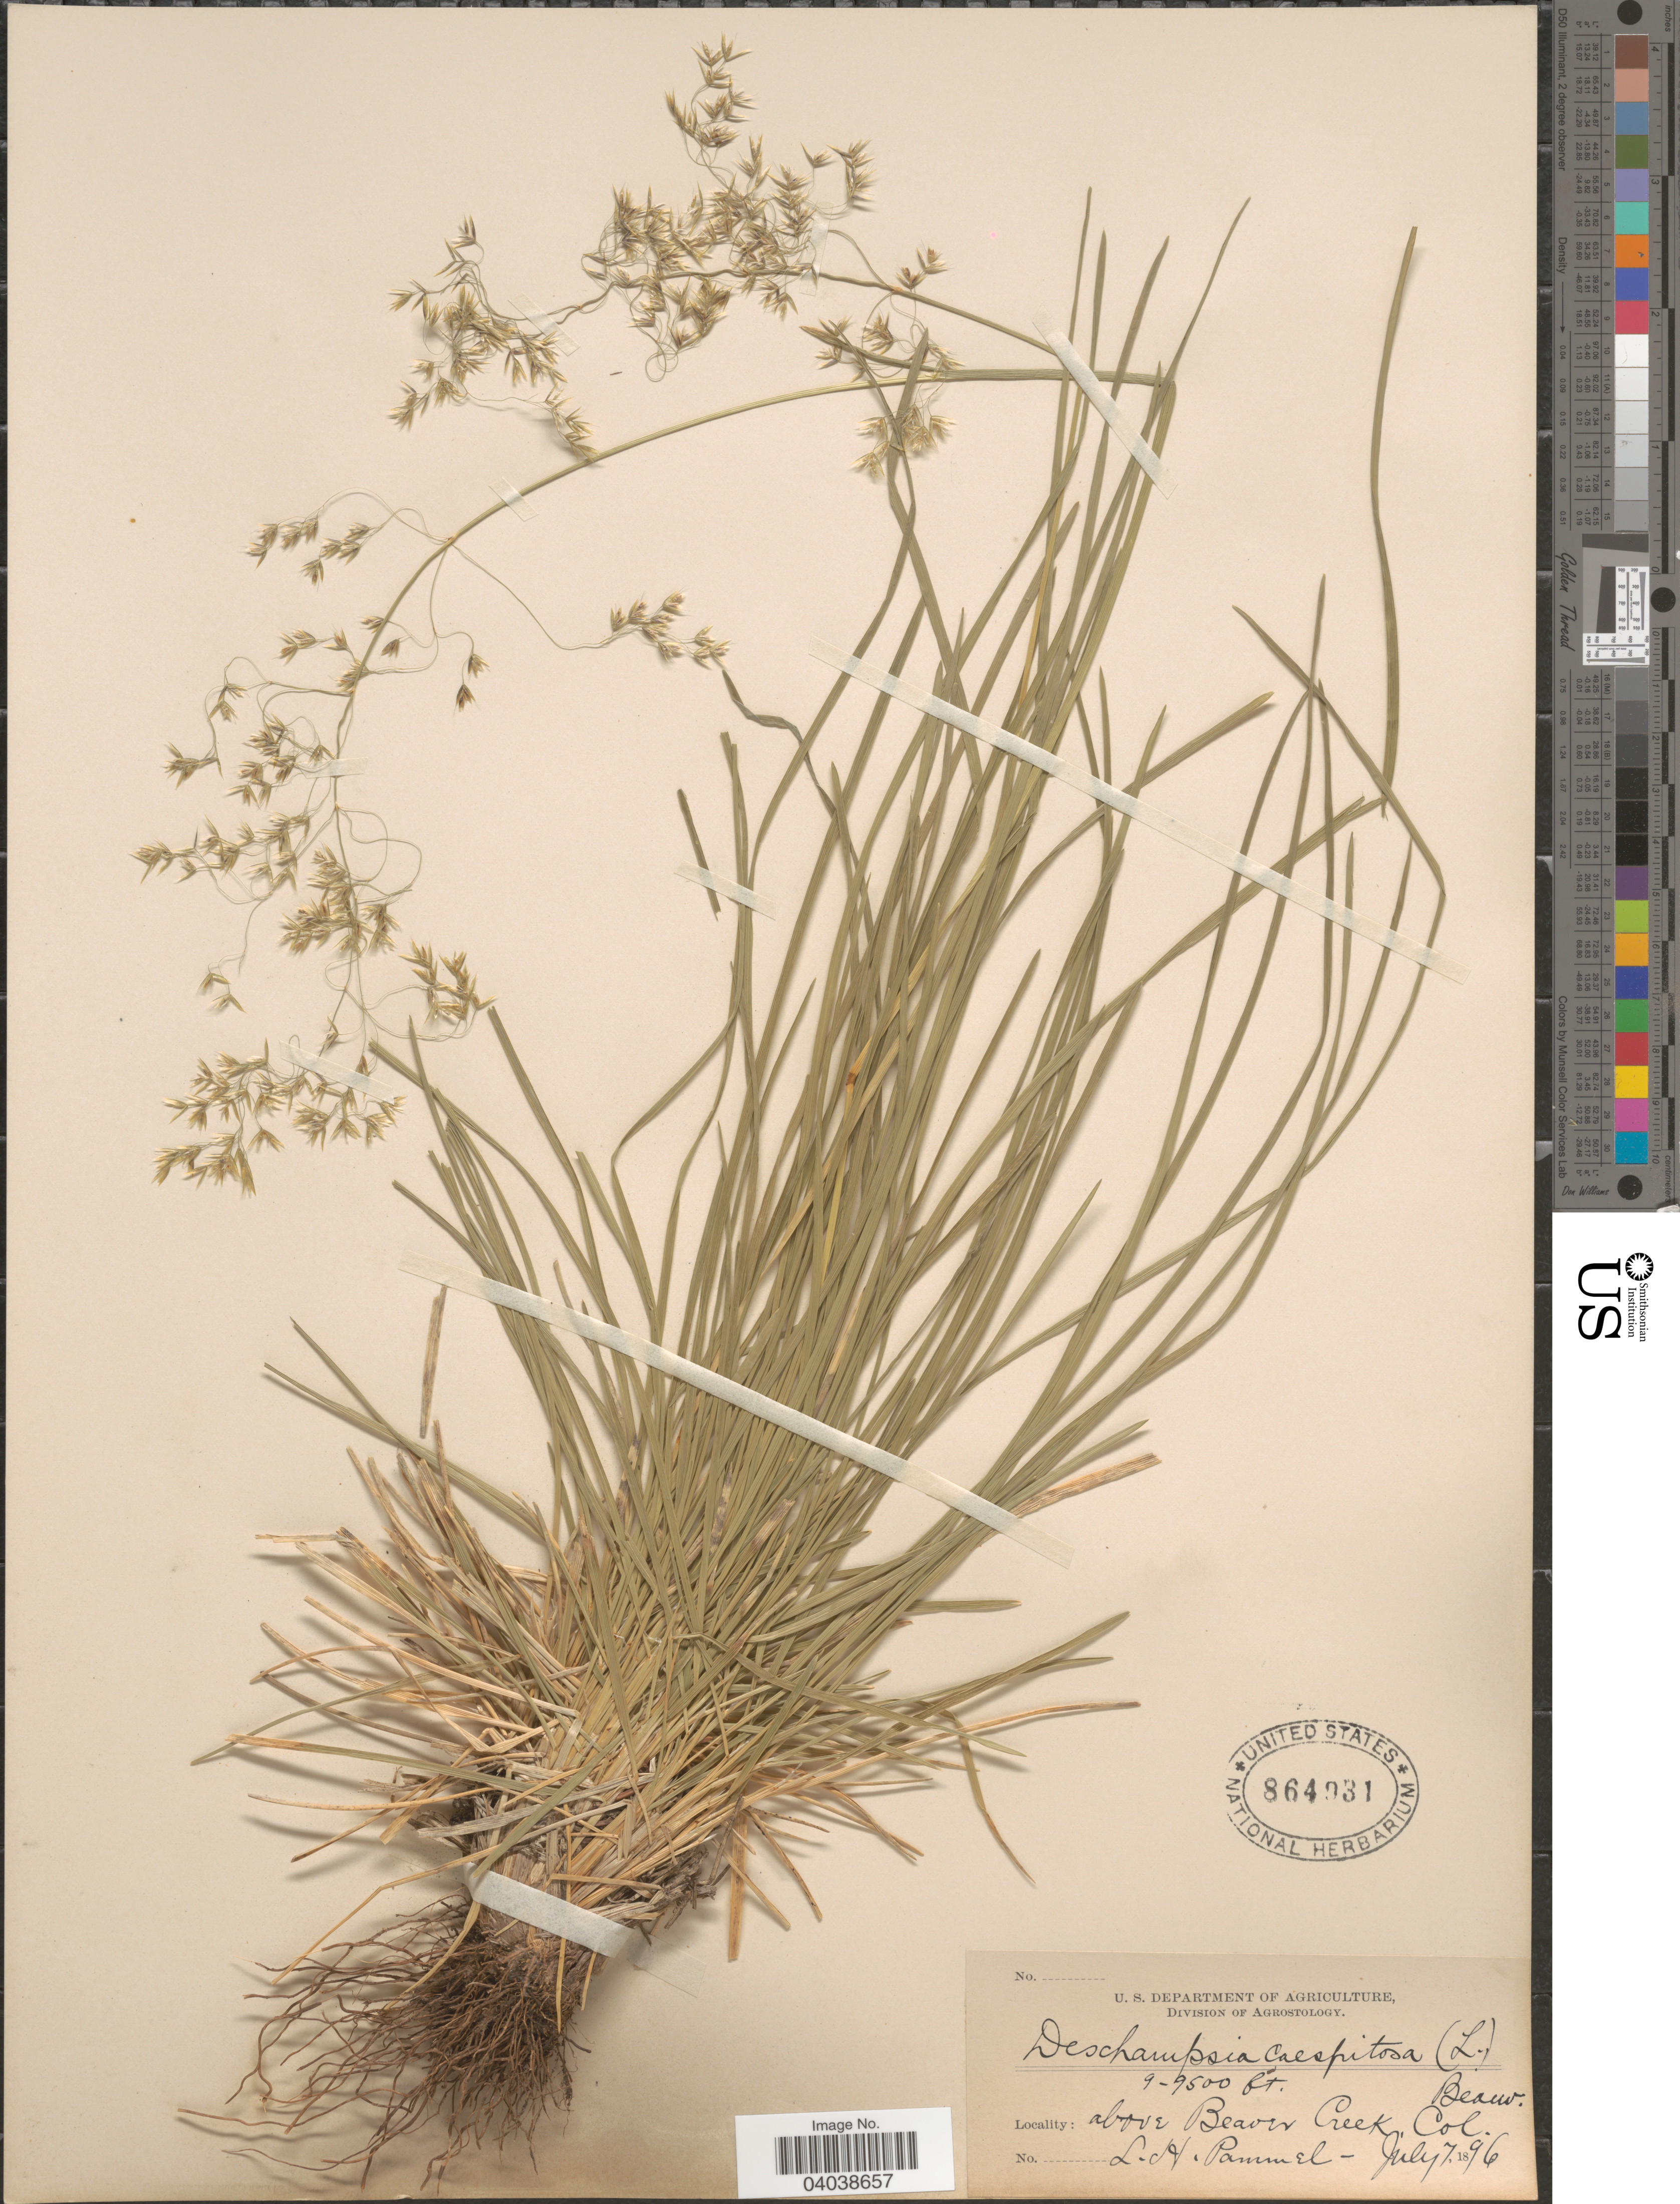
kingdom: Plantae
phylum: Tracheophyta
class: Liliopsida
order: Poales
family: Poaceae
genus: Deschampsia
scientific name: Deschampsia cespitosa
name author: (L.) P. Beauv.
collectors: L. Pammel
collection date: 1896-07-07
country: United States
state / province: Colorado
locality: Above Beaver Creek.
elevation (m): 2743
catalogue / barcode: US 864931